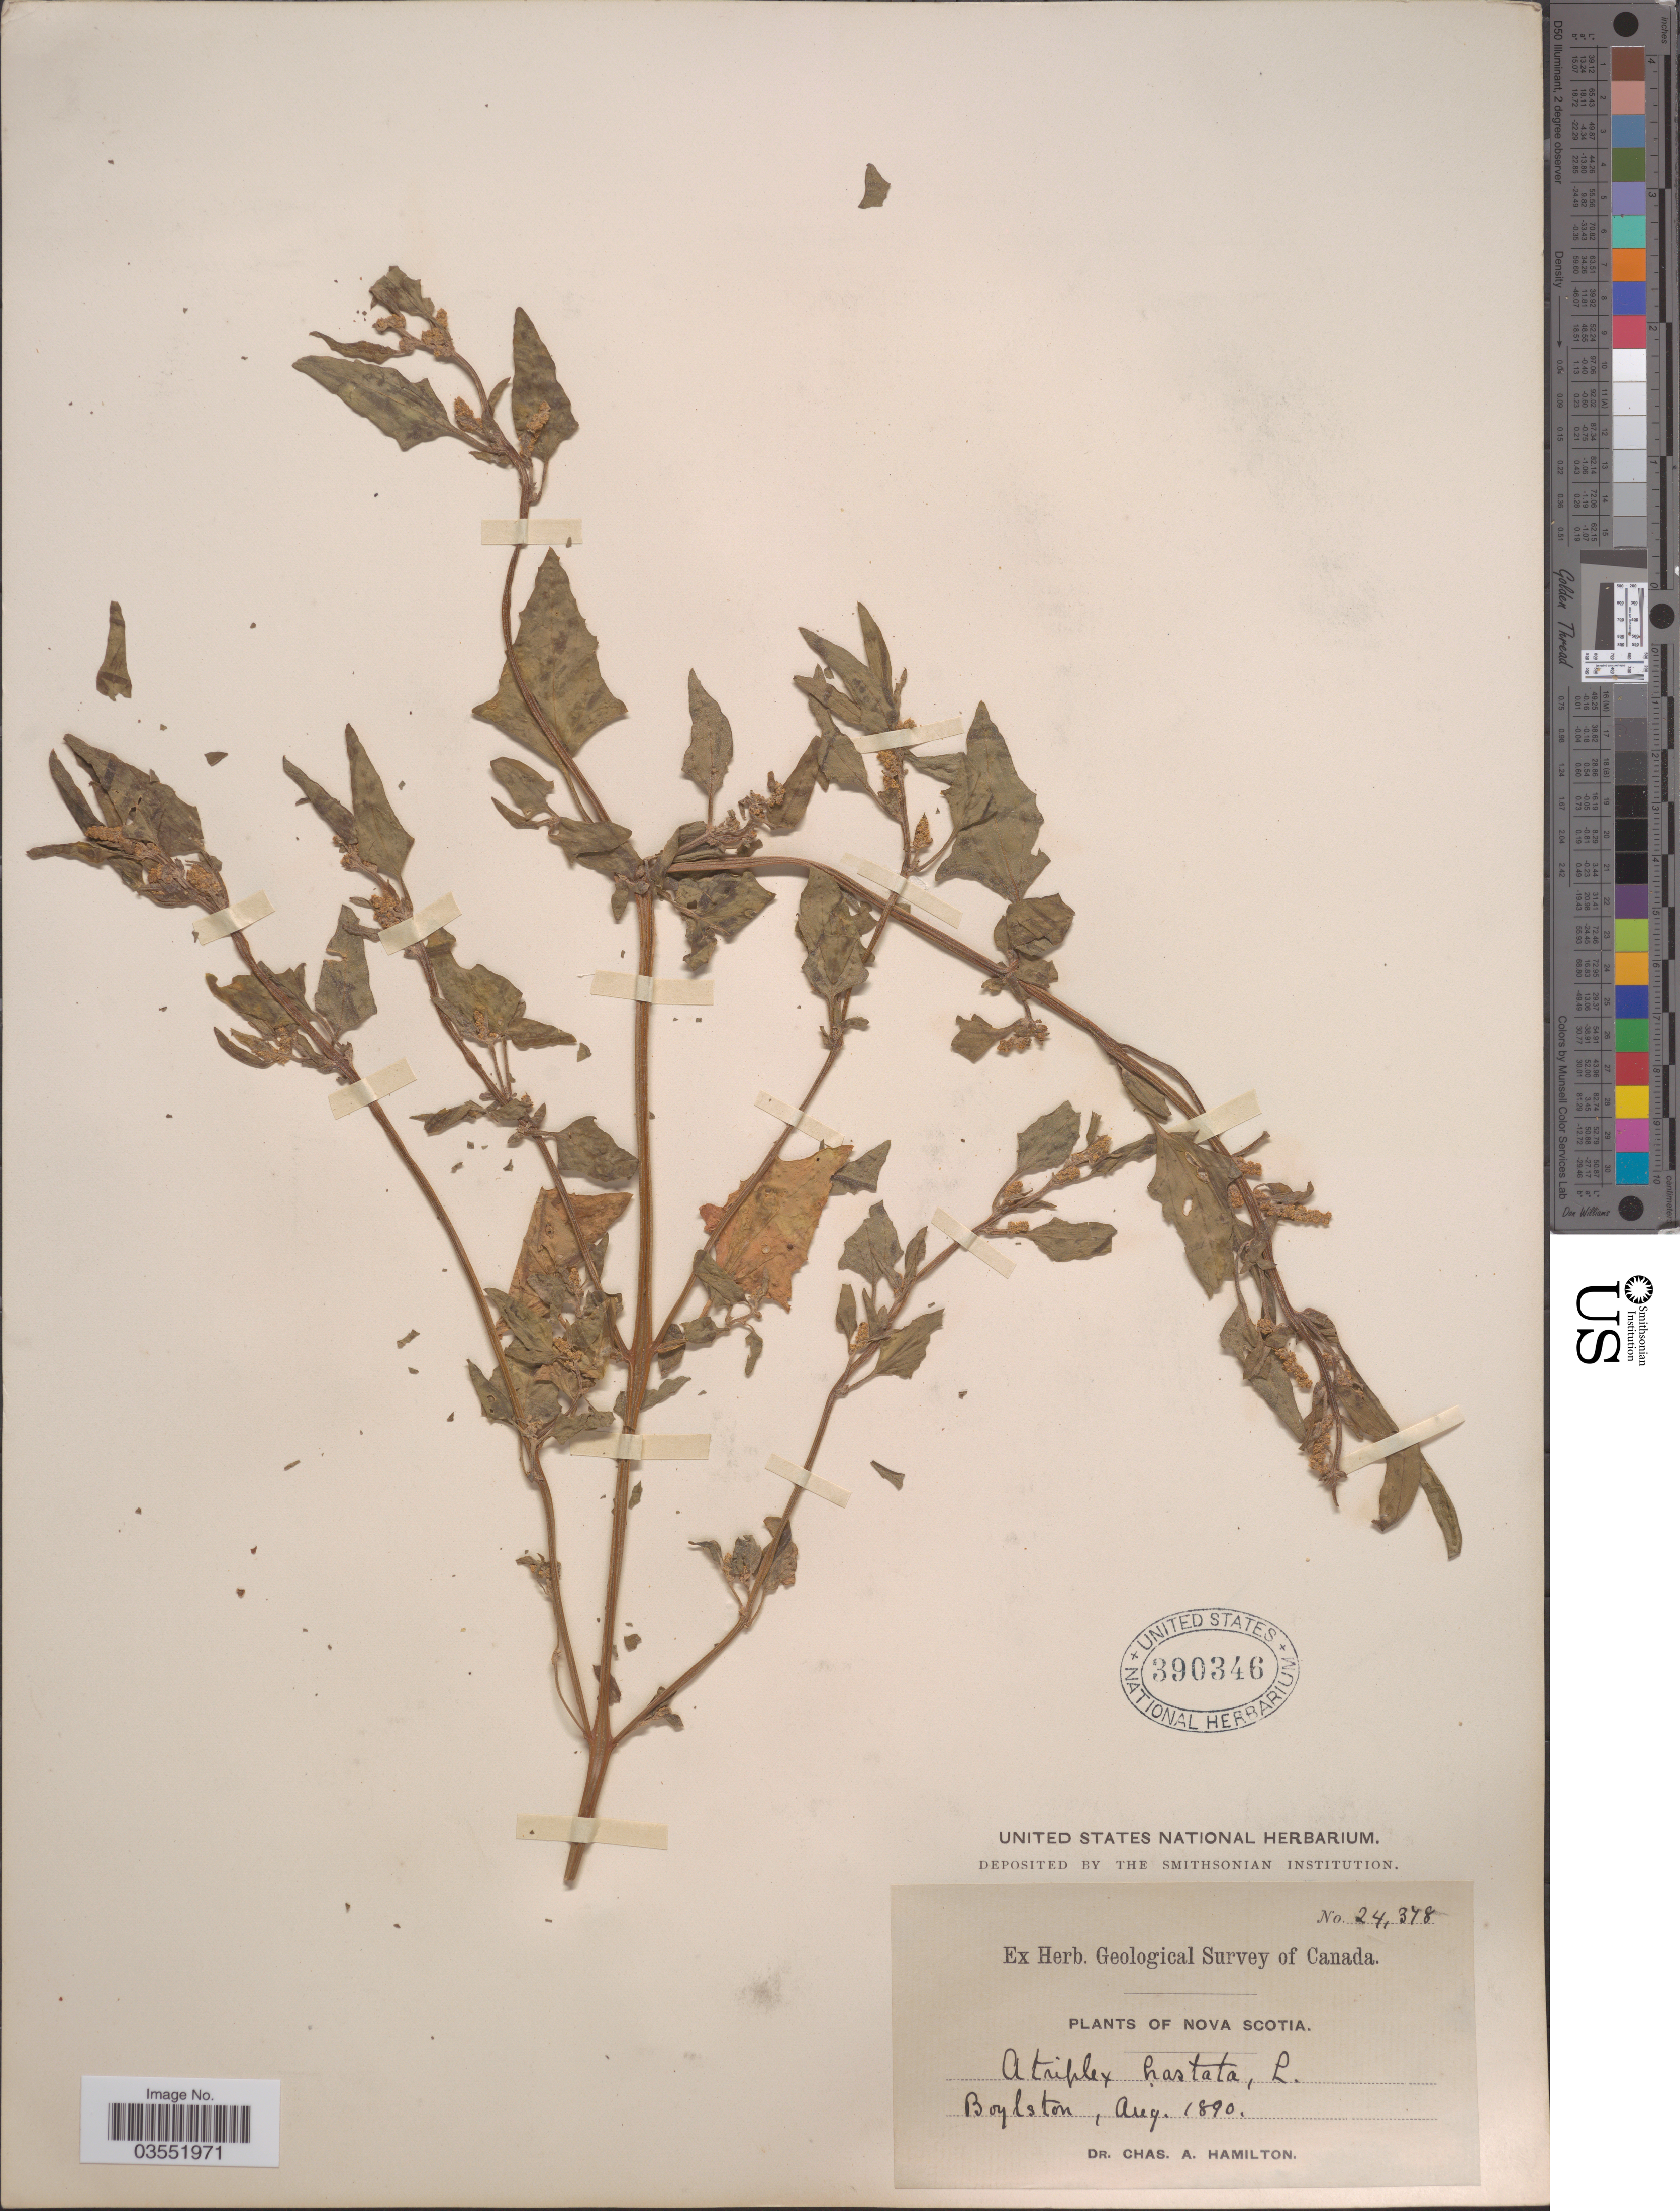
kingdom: Plantae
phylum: Tracheophyta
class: Magnoliopsida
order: Caryophyllales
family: Amaranthaceae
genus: Atriplex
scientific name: Atriplex hastata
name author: L.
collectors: C. A. Hamilton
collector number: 24378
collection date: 1890-08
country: Canada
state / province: Nova Scotia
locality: Boylston.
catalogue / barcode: US 390346